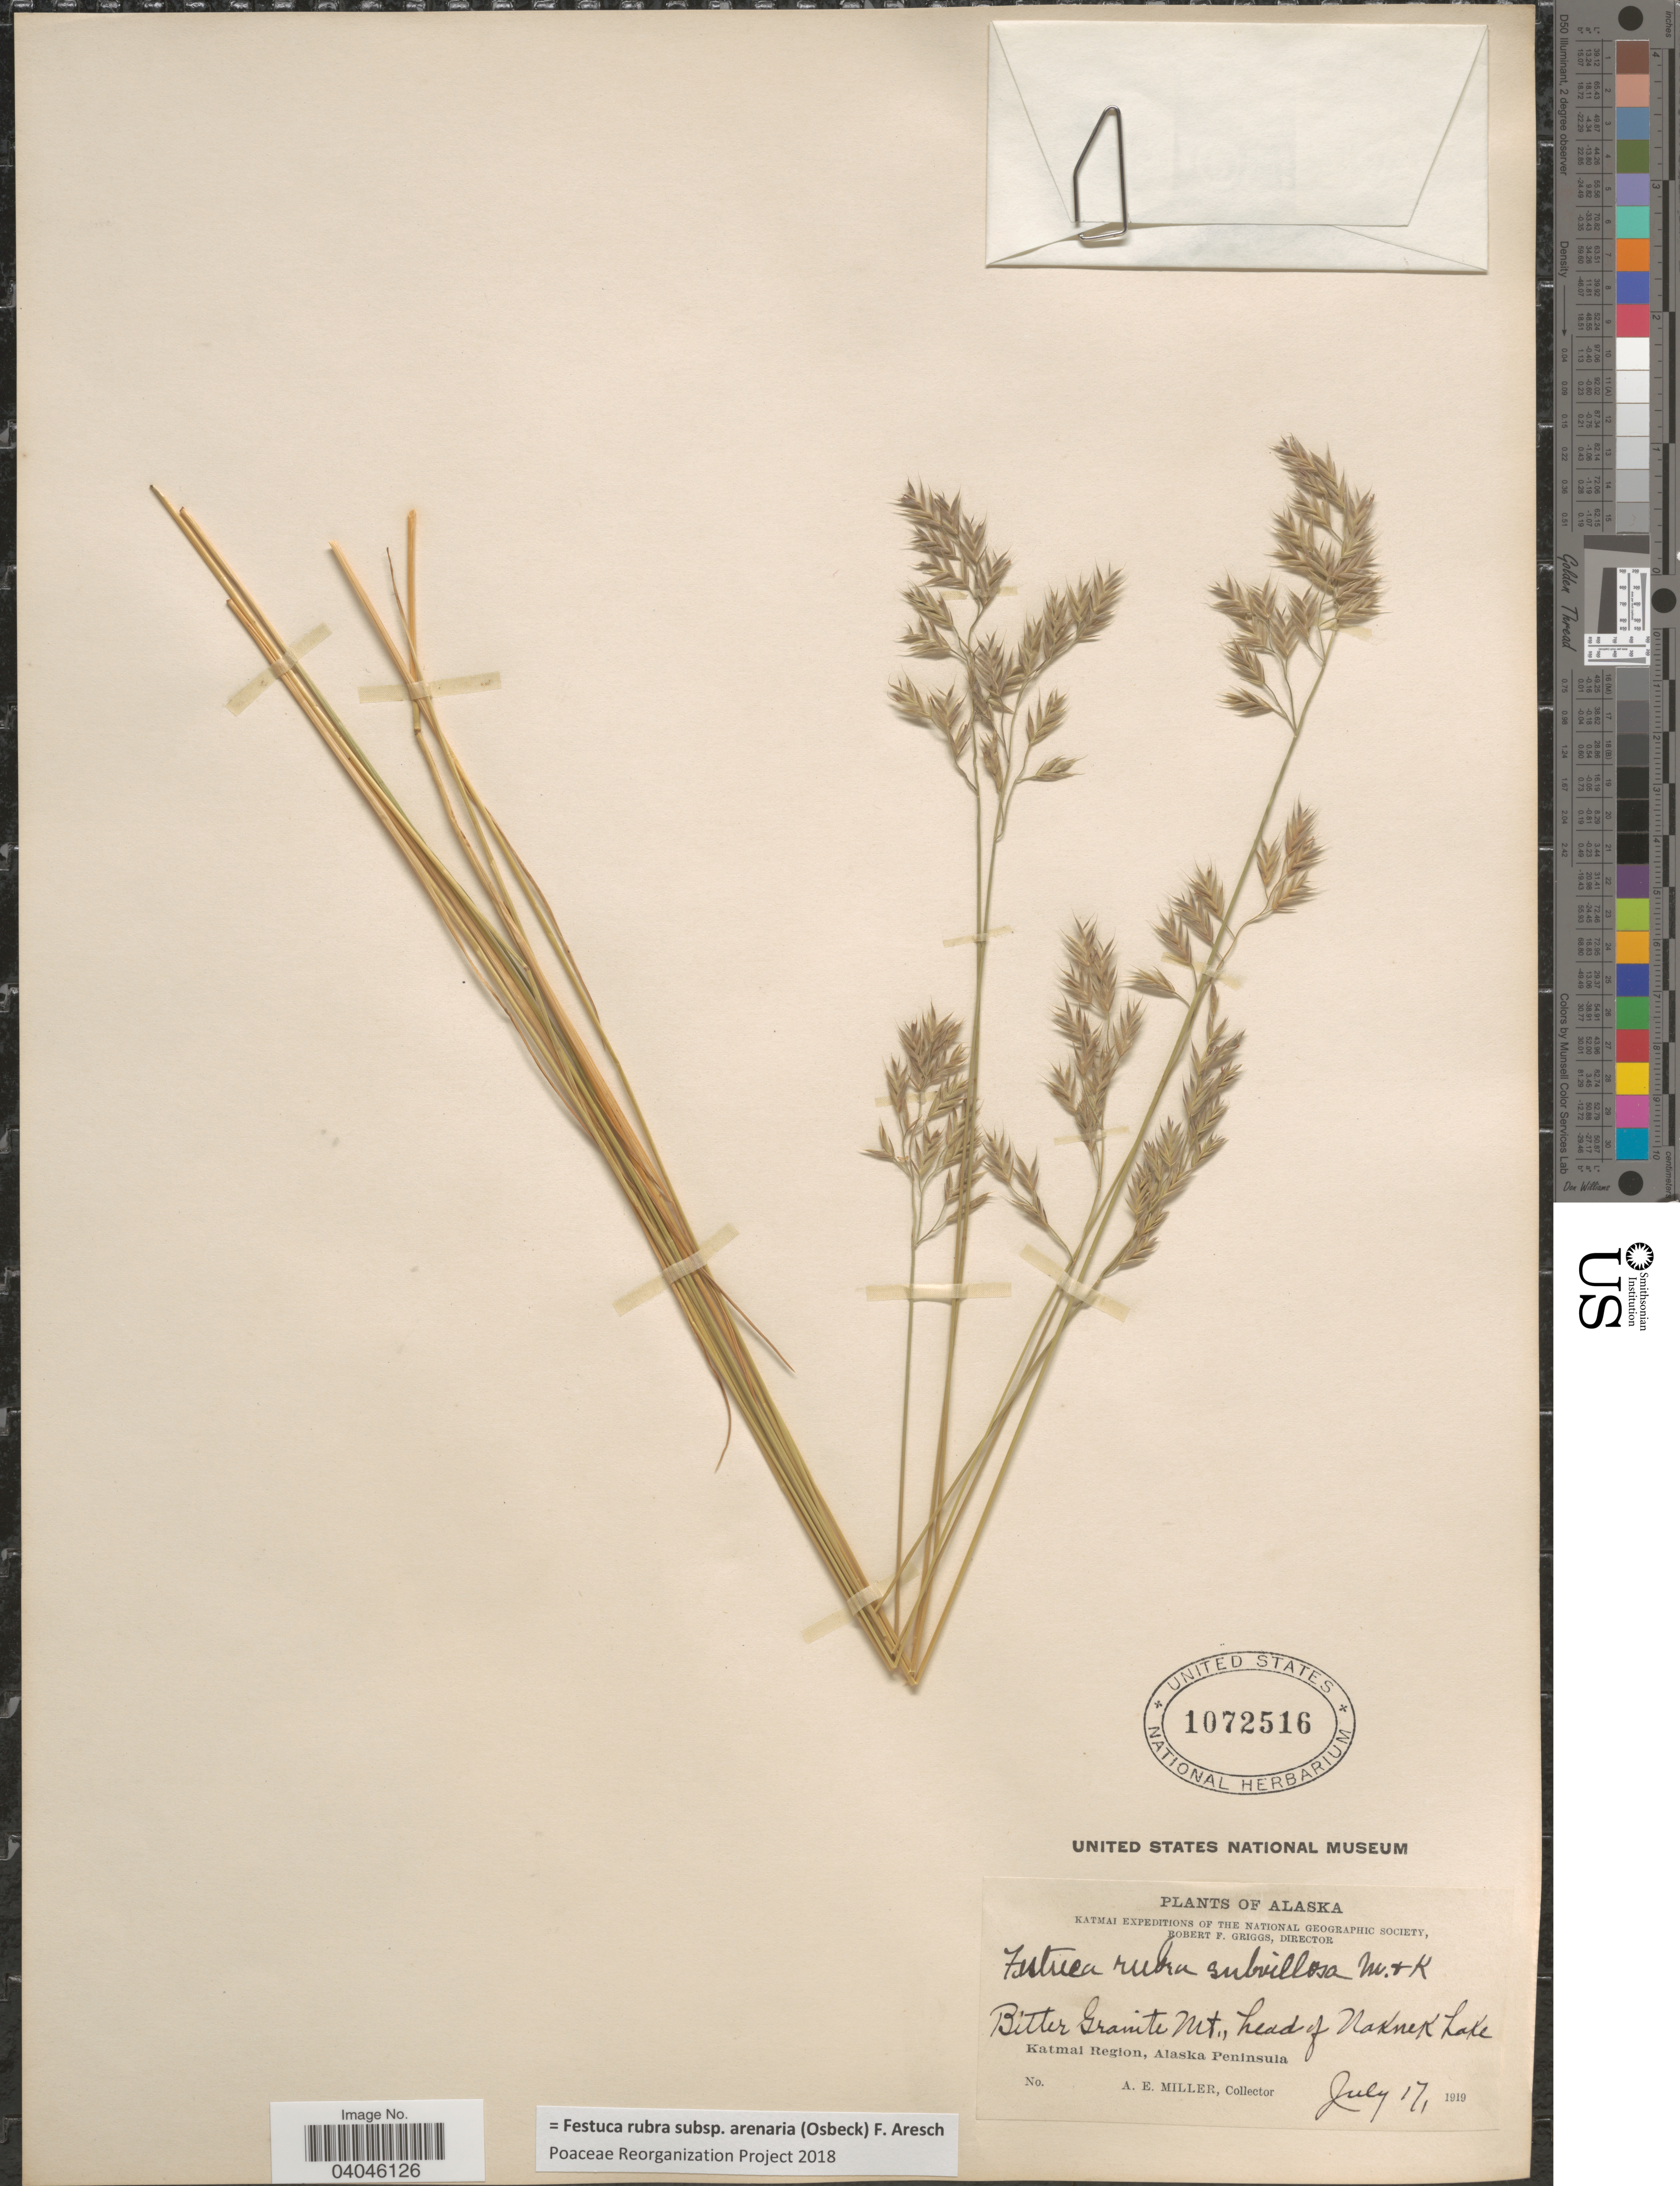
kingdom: Plantae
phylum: Tracheophyta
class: Liliopsida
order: Poales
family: Poaceae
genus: Festuca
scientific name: Festuca rubra subsp. arenaria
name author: (Osbeck) F. Aresch.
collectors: A. E. Miller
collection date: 1919-07-17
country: United States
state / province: Alaska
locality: Bitter Granite Mt., head of Naknek Lake. Katmai Region, Alaska Peninsula.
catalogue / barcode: US 1072516